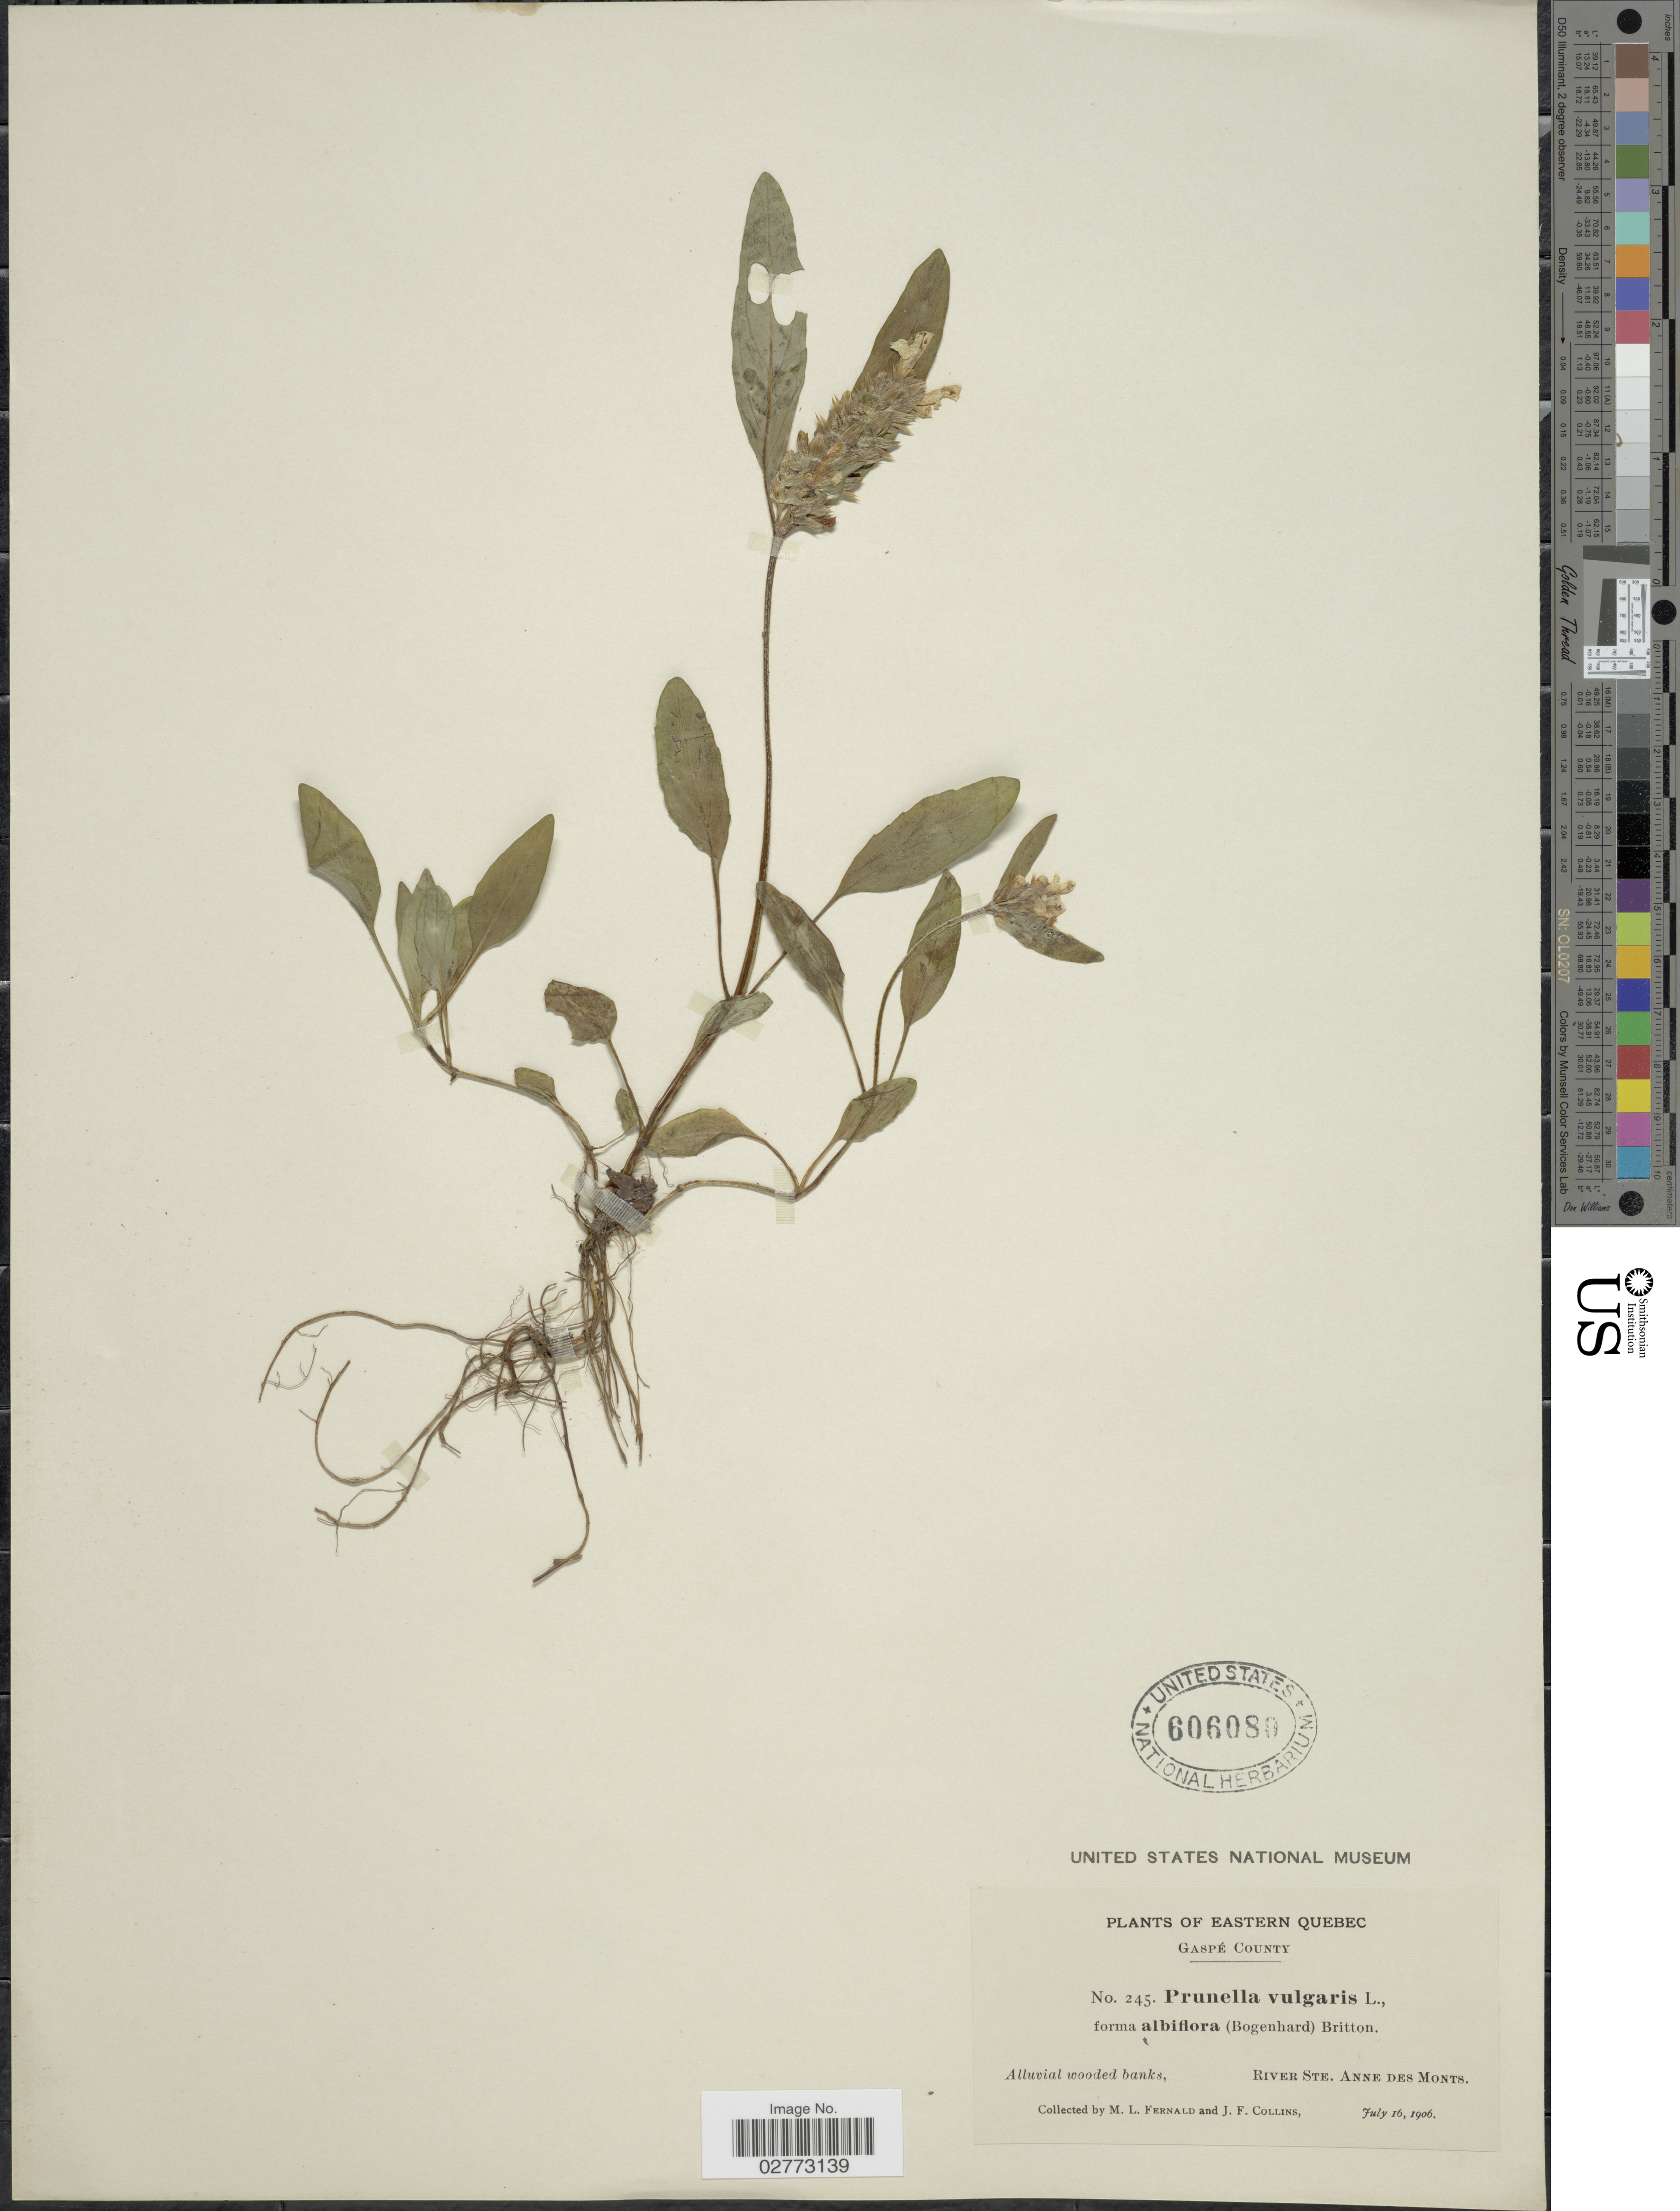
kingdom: Plantae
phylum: Tracheophyta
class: Magnoliopsida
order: Lamiales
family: Lamiaceae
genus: Prunella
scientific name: Prunella vulgaris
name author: L.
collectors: M. L. Fernald & J. Collins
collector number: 245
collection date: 1906-07-16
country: Canada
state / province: Quebec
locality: Eastern Quebec. Gaspé County, River Ste. Anne des Monts.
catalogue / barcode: US 606080